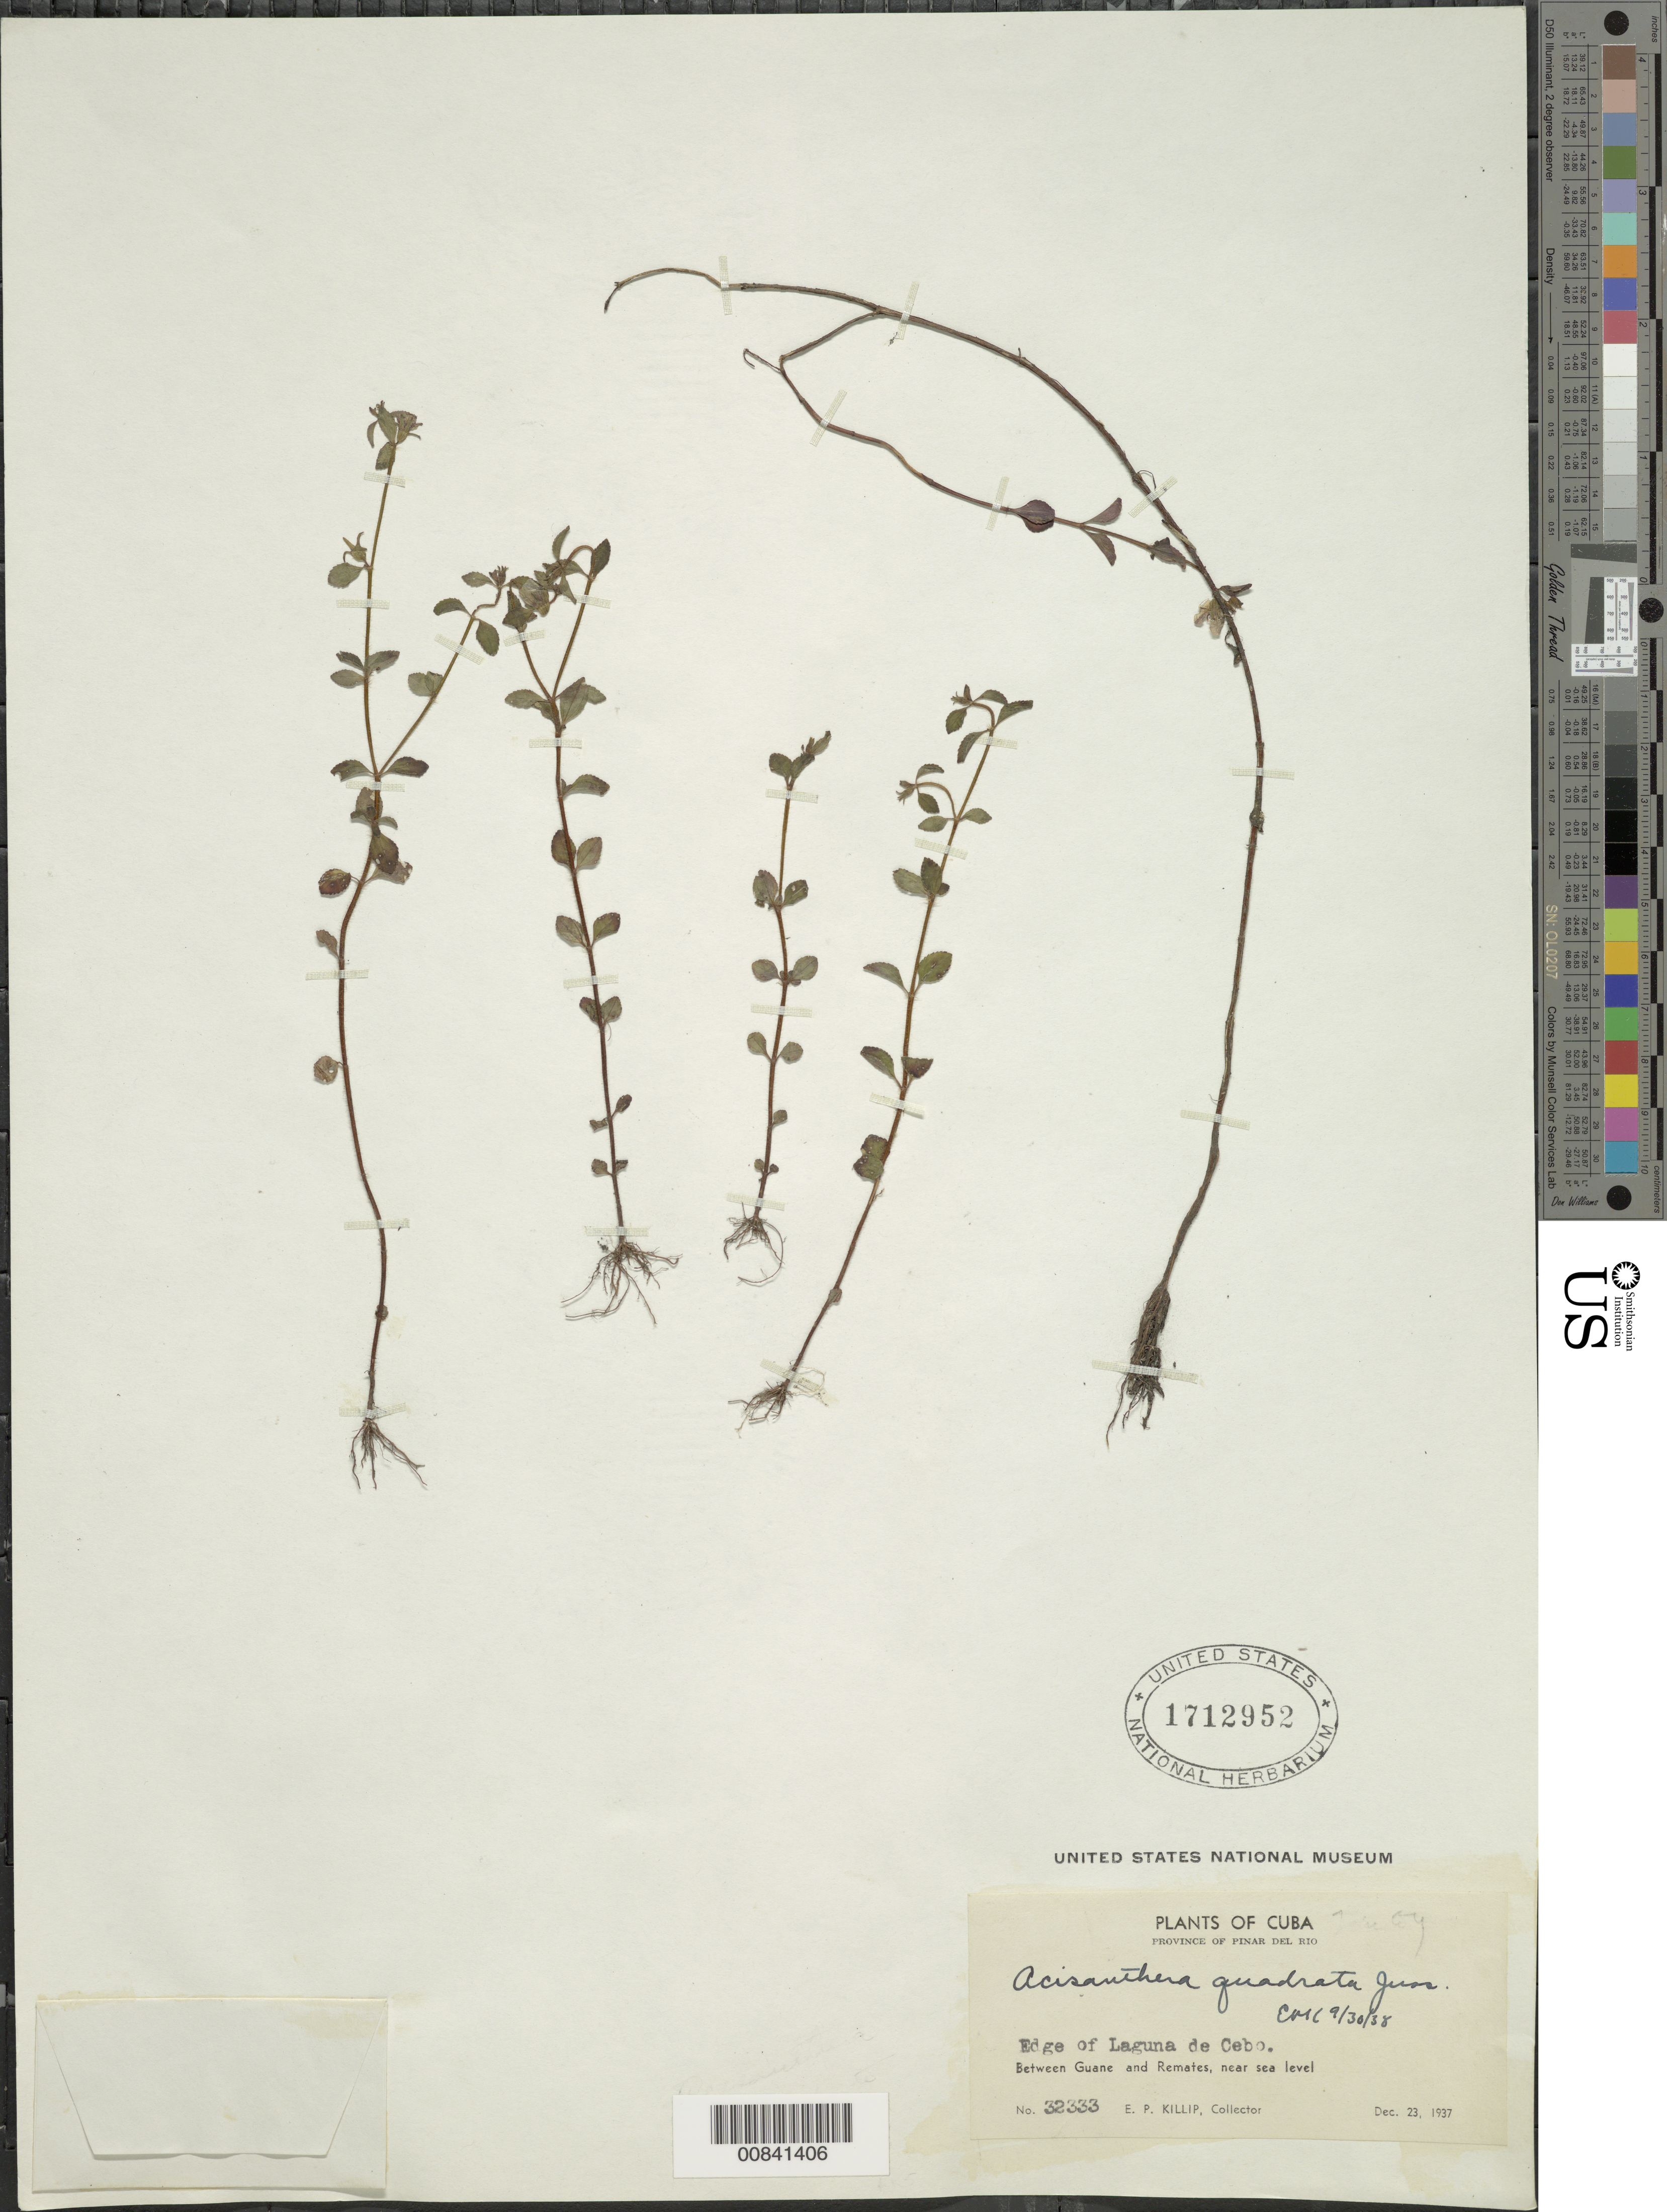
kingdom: Plantae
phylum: Tracheophyta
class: Magnoliopsida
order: Myrtales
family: Melastomataceae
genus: Acisanthera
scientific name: Acisanthera erecta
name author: Gleason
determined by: Nunes da Silva, Diego, (RB), Jardim Botanico do Rio de Janeiro - Herbario (BRAZIL)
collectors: E. P. Killip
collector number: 32333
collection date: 1937-12-23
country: Cuba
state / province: Pinar del Rio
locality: Laguna de Cebo. Between Guane and Remates.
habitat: Edge of laguna.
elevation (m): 0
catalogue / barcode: US 1712952